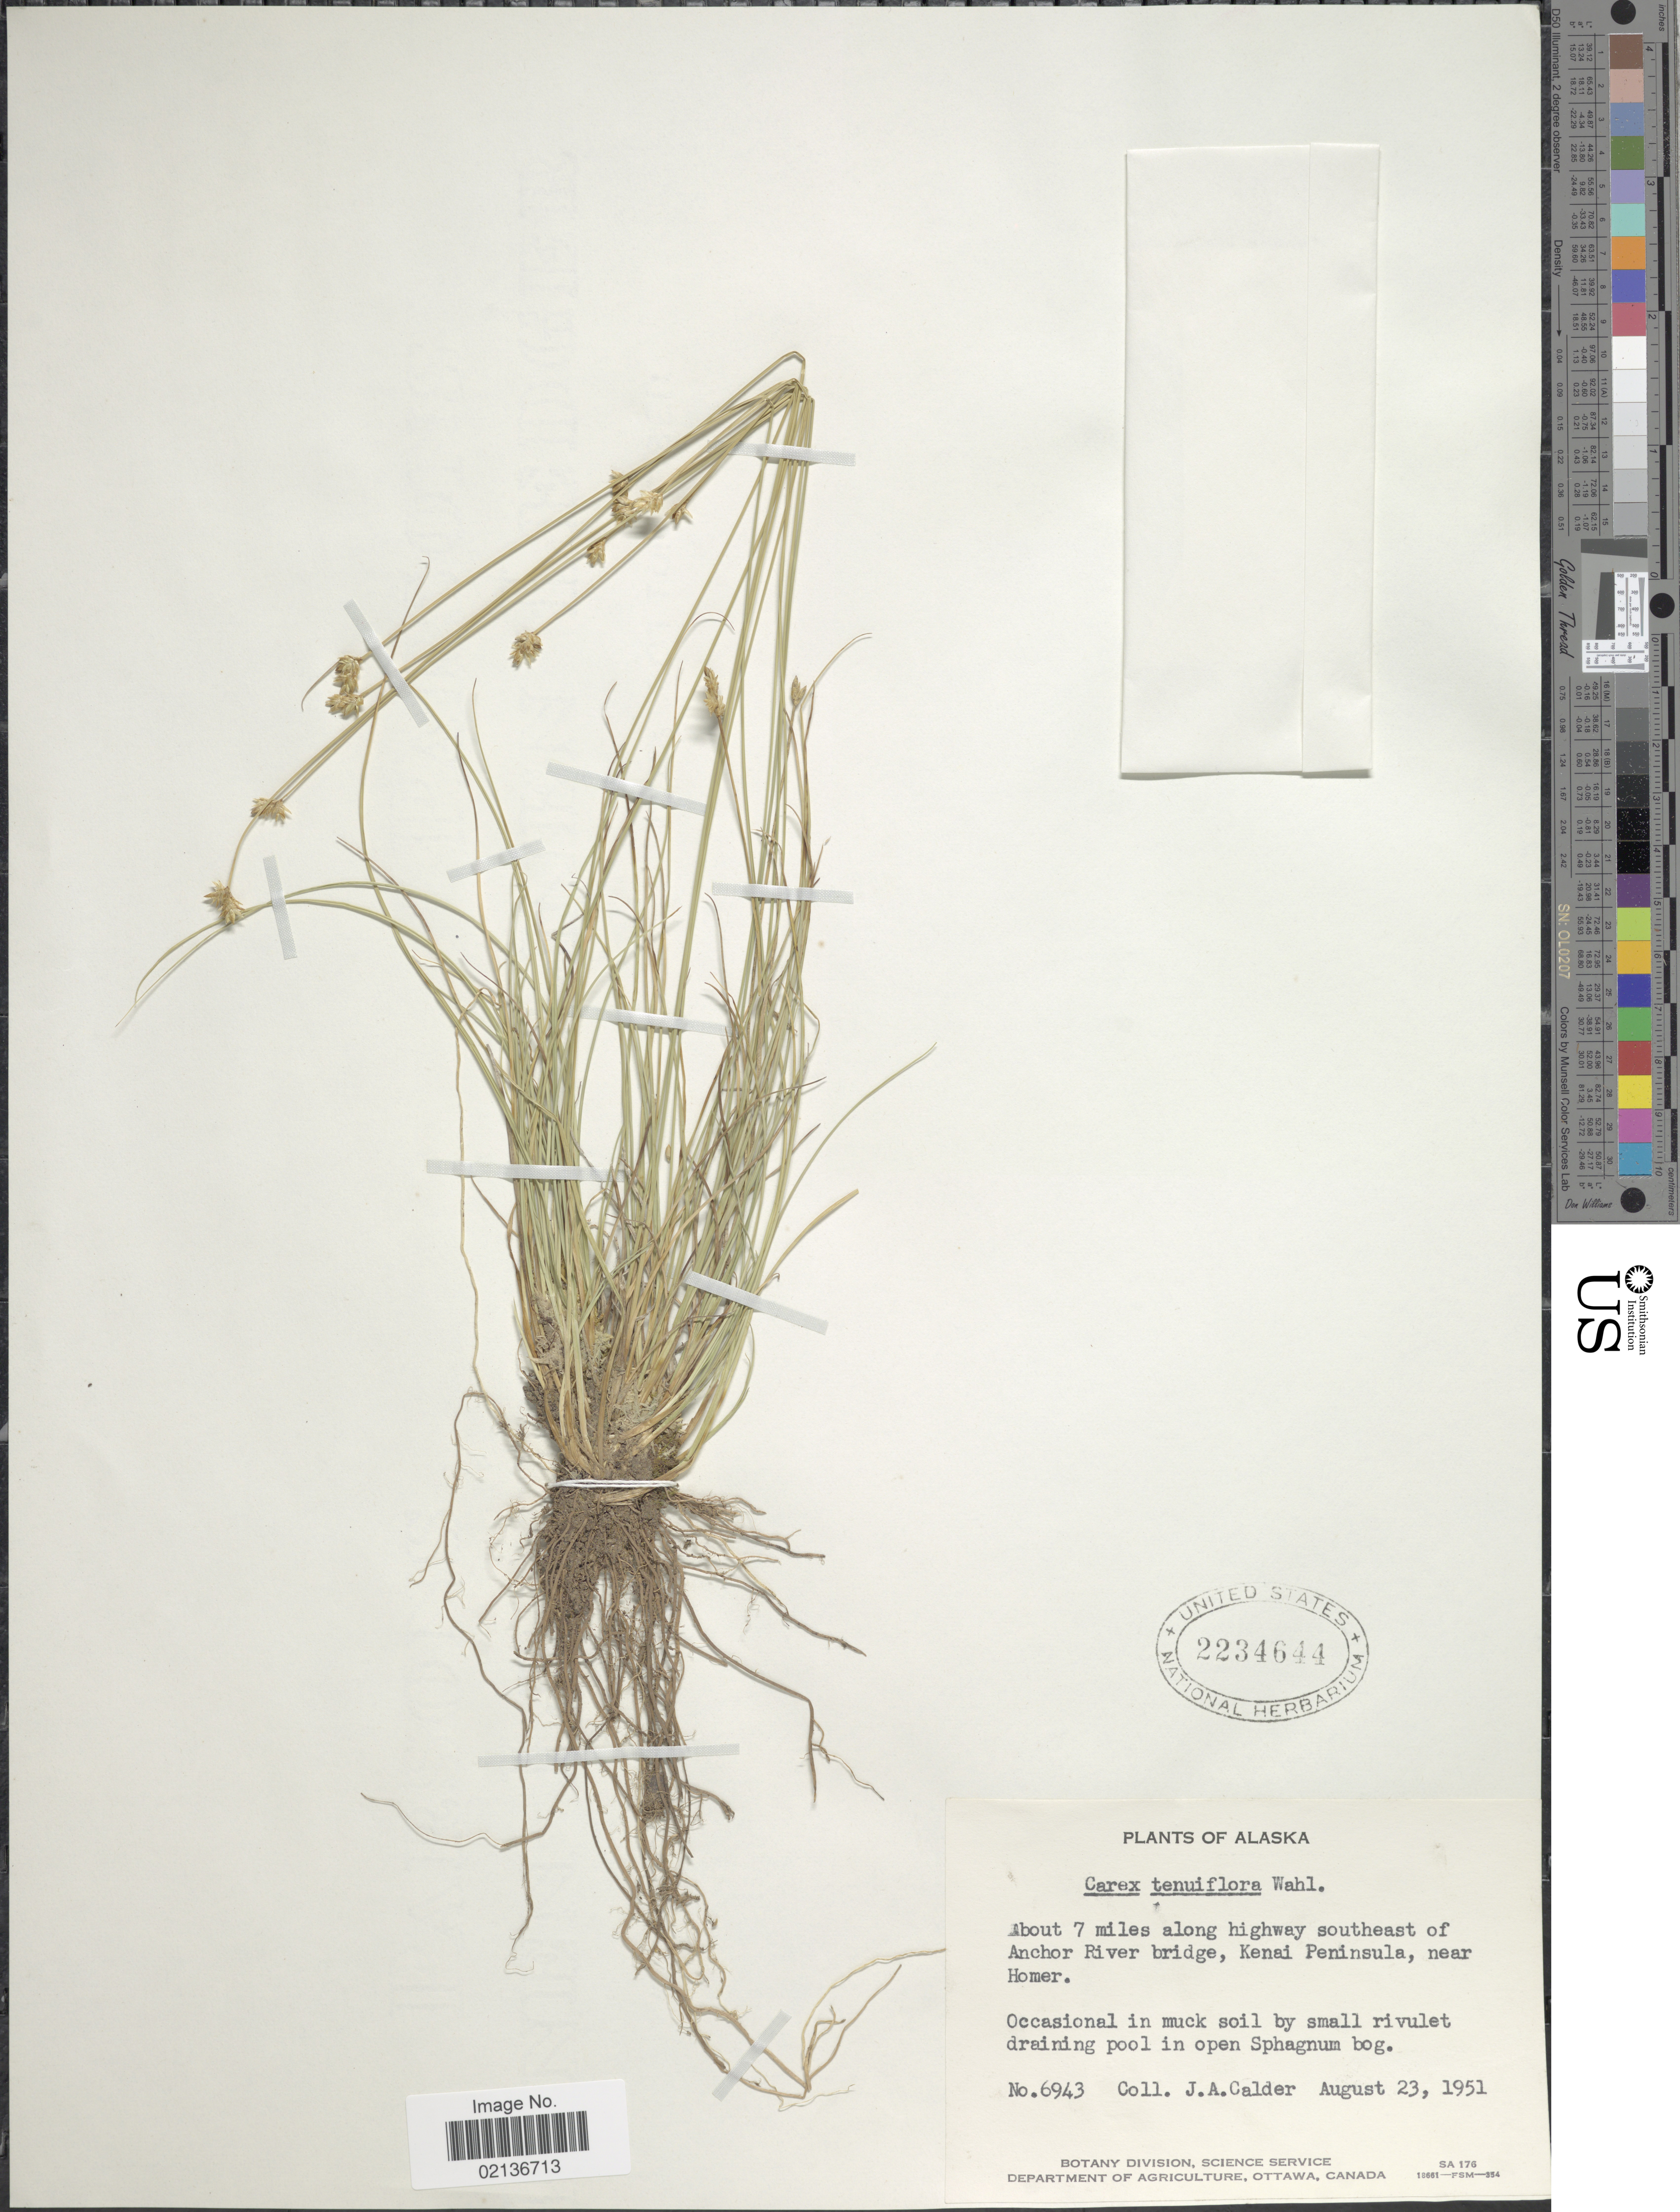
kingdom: Plantae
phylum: Tracheophyta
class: Liliopsida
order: Poales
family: Cyperaceae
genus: Carex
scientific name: Carex tenuiflora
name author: Wahlenb.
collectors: J. A. Calder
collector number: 6943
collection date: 1951-08-23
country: United States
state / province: Alaska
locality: About 7 miles along the highway southeast of Anchor Ruiver bridge, Kenai Peninsula, near Homer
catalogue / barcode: US 2234644